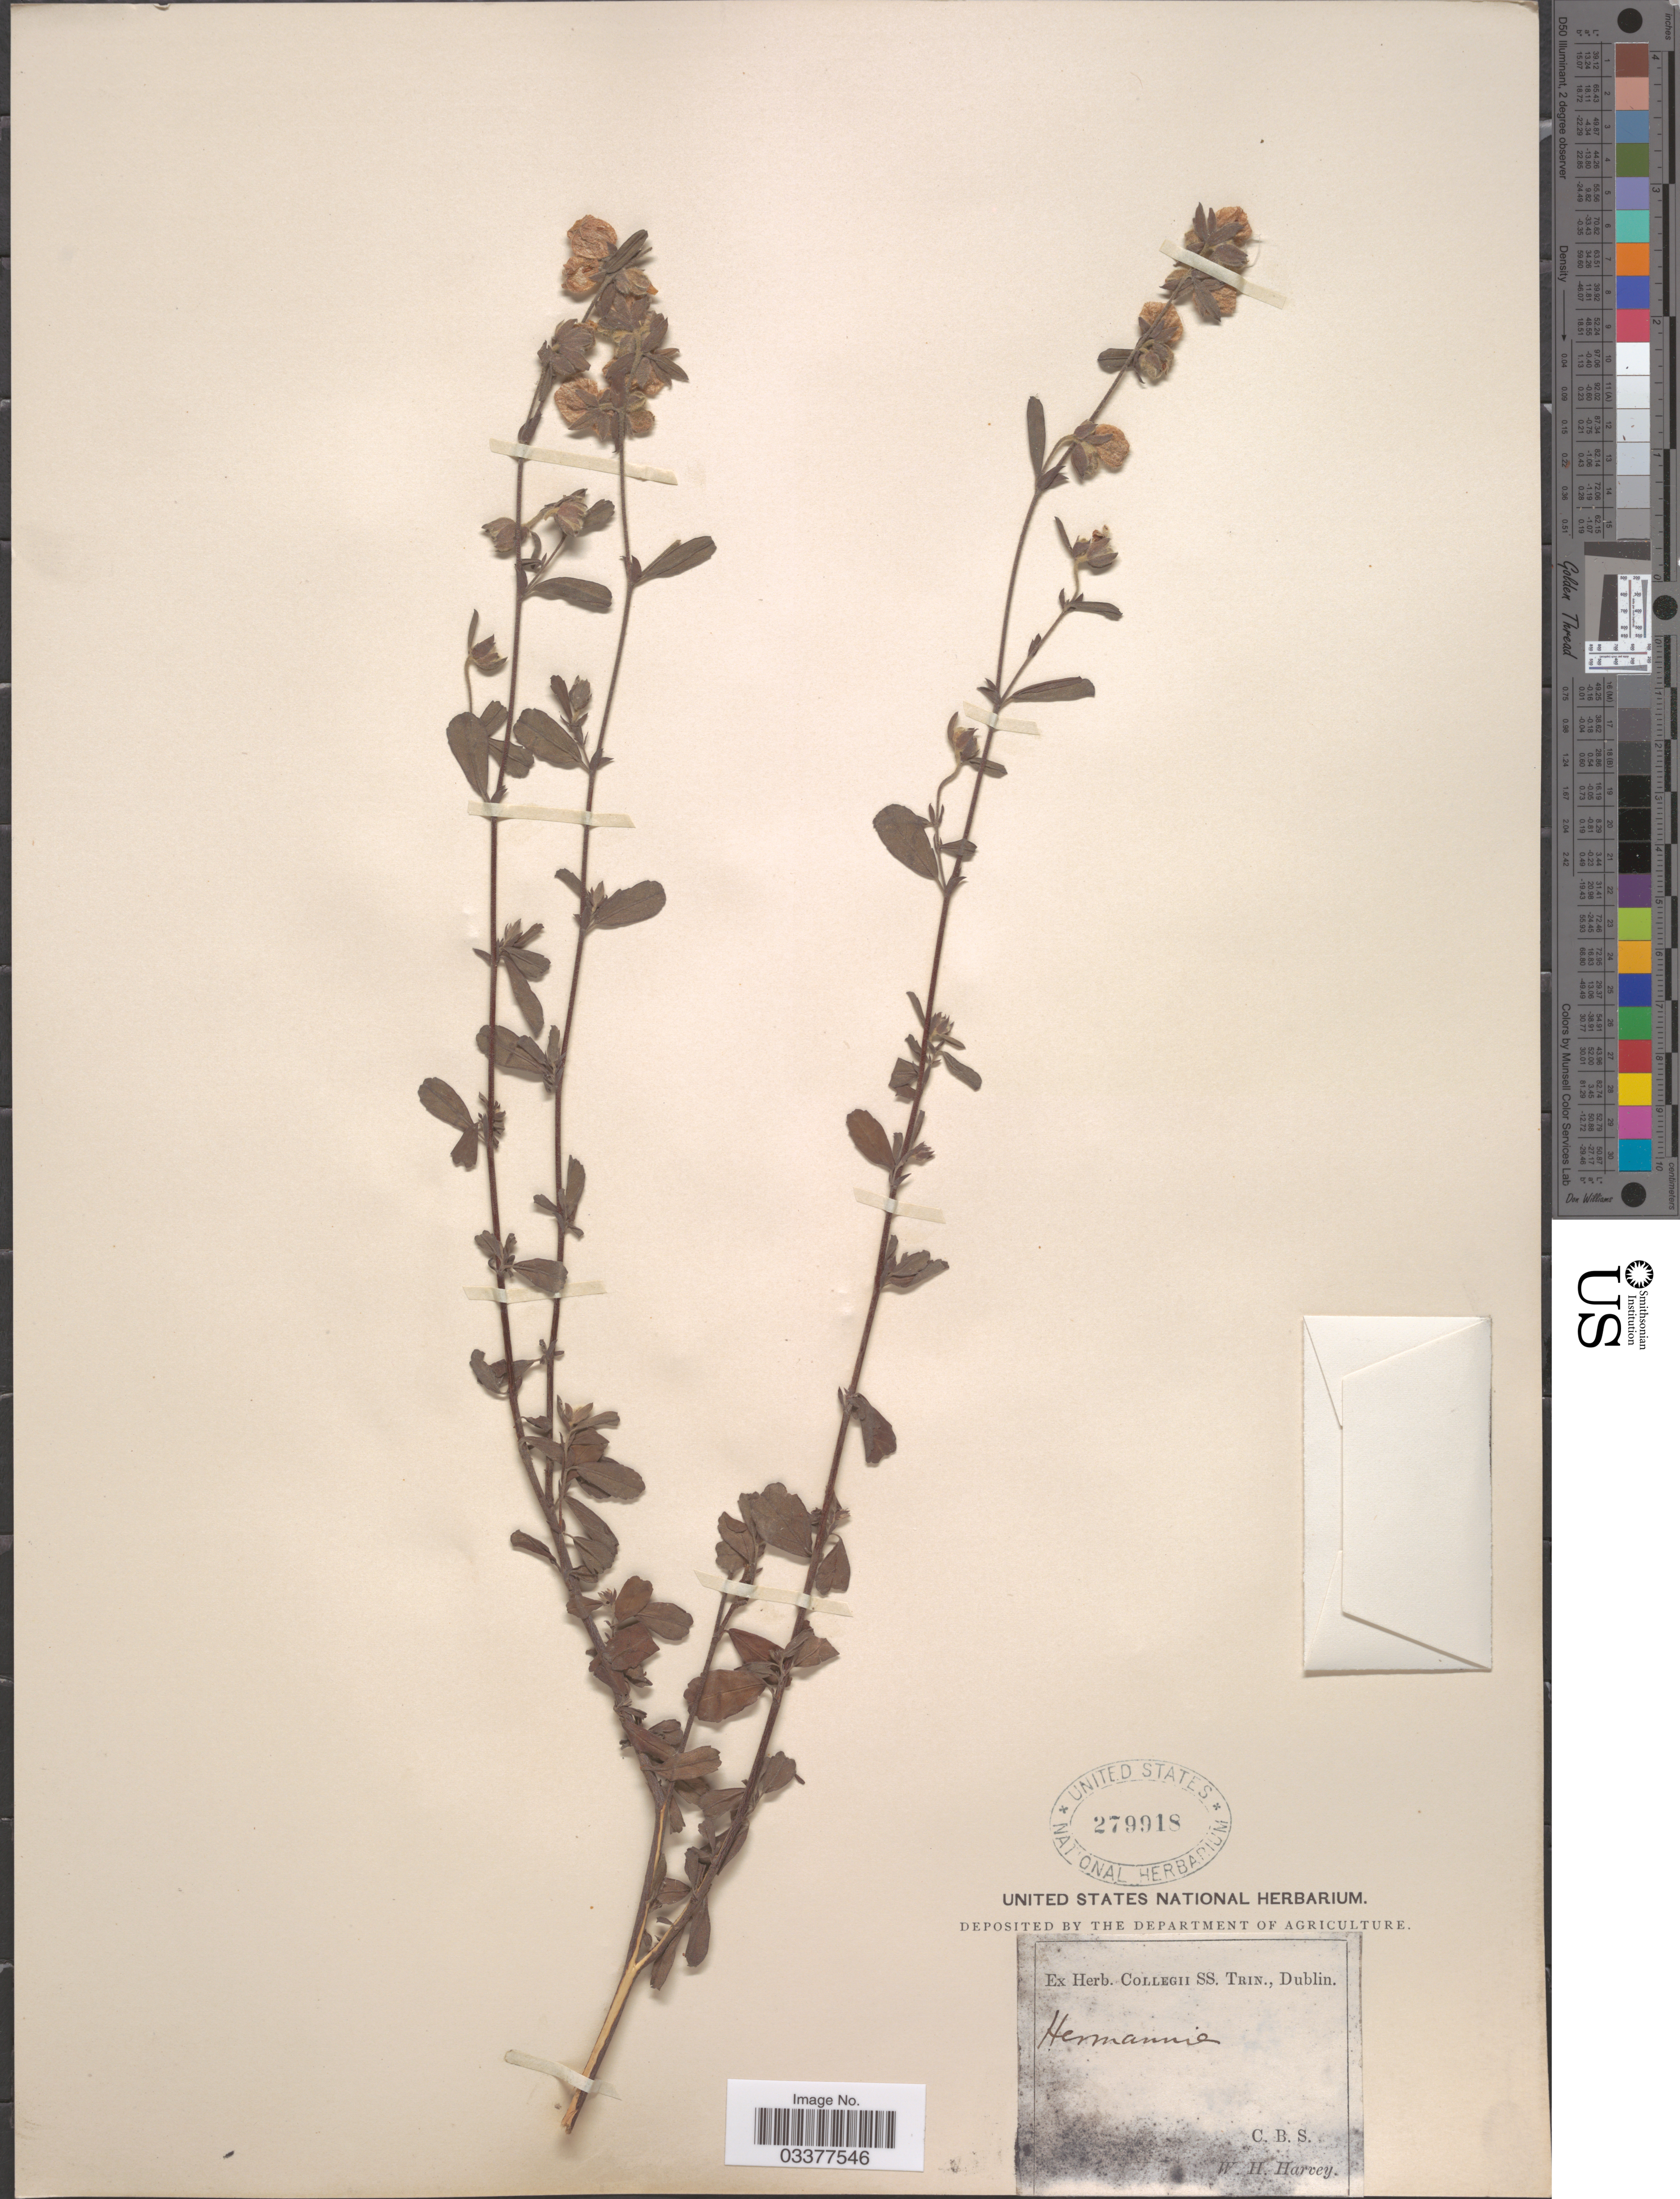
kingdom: Plantae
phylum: Tracheophyta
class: Magnoliopsida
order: Malvales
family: Malvaceae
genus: Hermannia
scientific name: Hermannia sp.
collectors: W. Harvey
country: South Africa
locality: C. B. S.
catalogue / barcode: US 279918